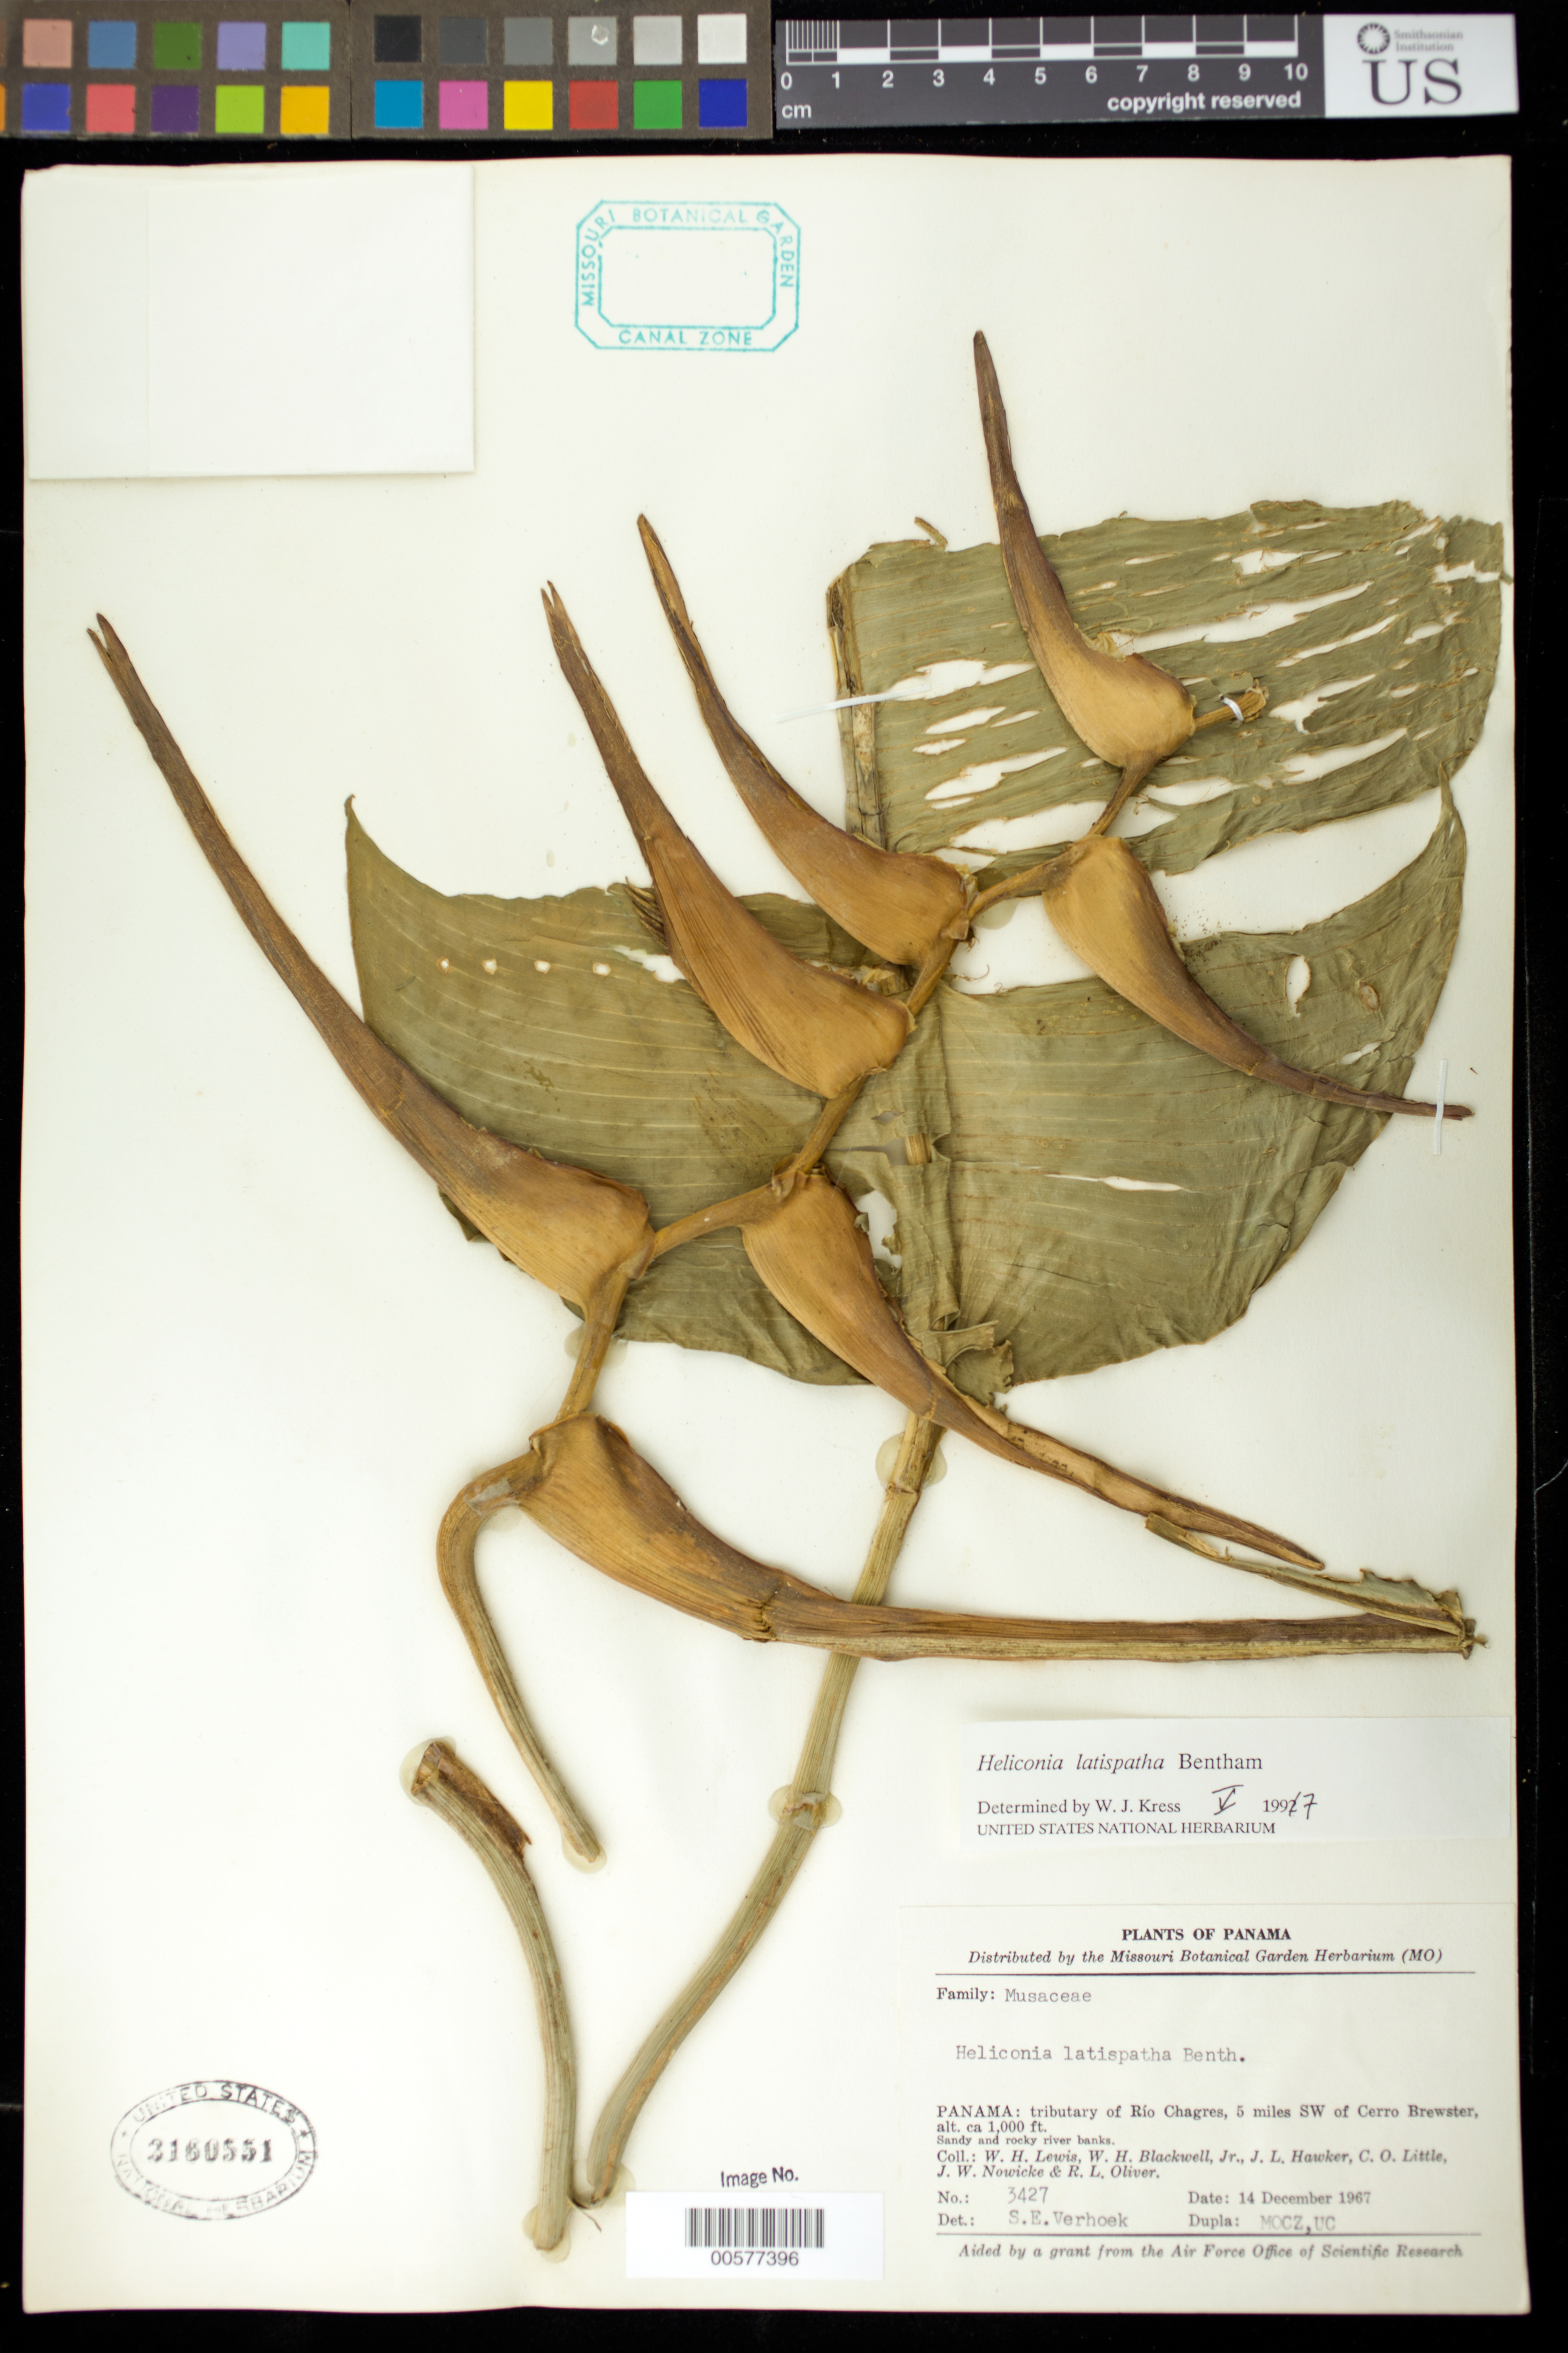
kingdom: Plantae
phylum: Tracheophyta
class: Liliopsida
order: Zingiberales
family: Heliconiaceae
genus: Heliconia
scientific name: Heliconia latispatha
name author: Benth.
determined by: Verhoek-Williams, S. E.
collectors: W. H. Lewis, W. H. Blackwell, J. L. Hawker, C. O. Little, J. W. Nowicke & R. L. Oliver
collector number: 3427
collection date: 1967-12-14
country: Panama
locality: Tributary of Rio Chagres, 5 miles SW of Cerro Brewster.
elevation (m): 1000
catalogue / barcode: US 3160551